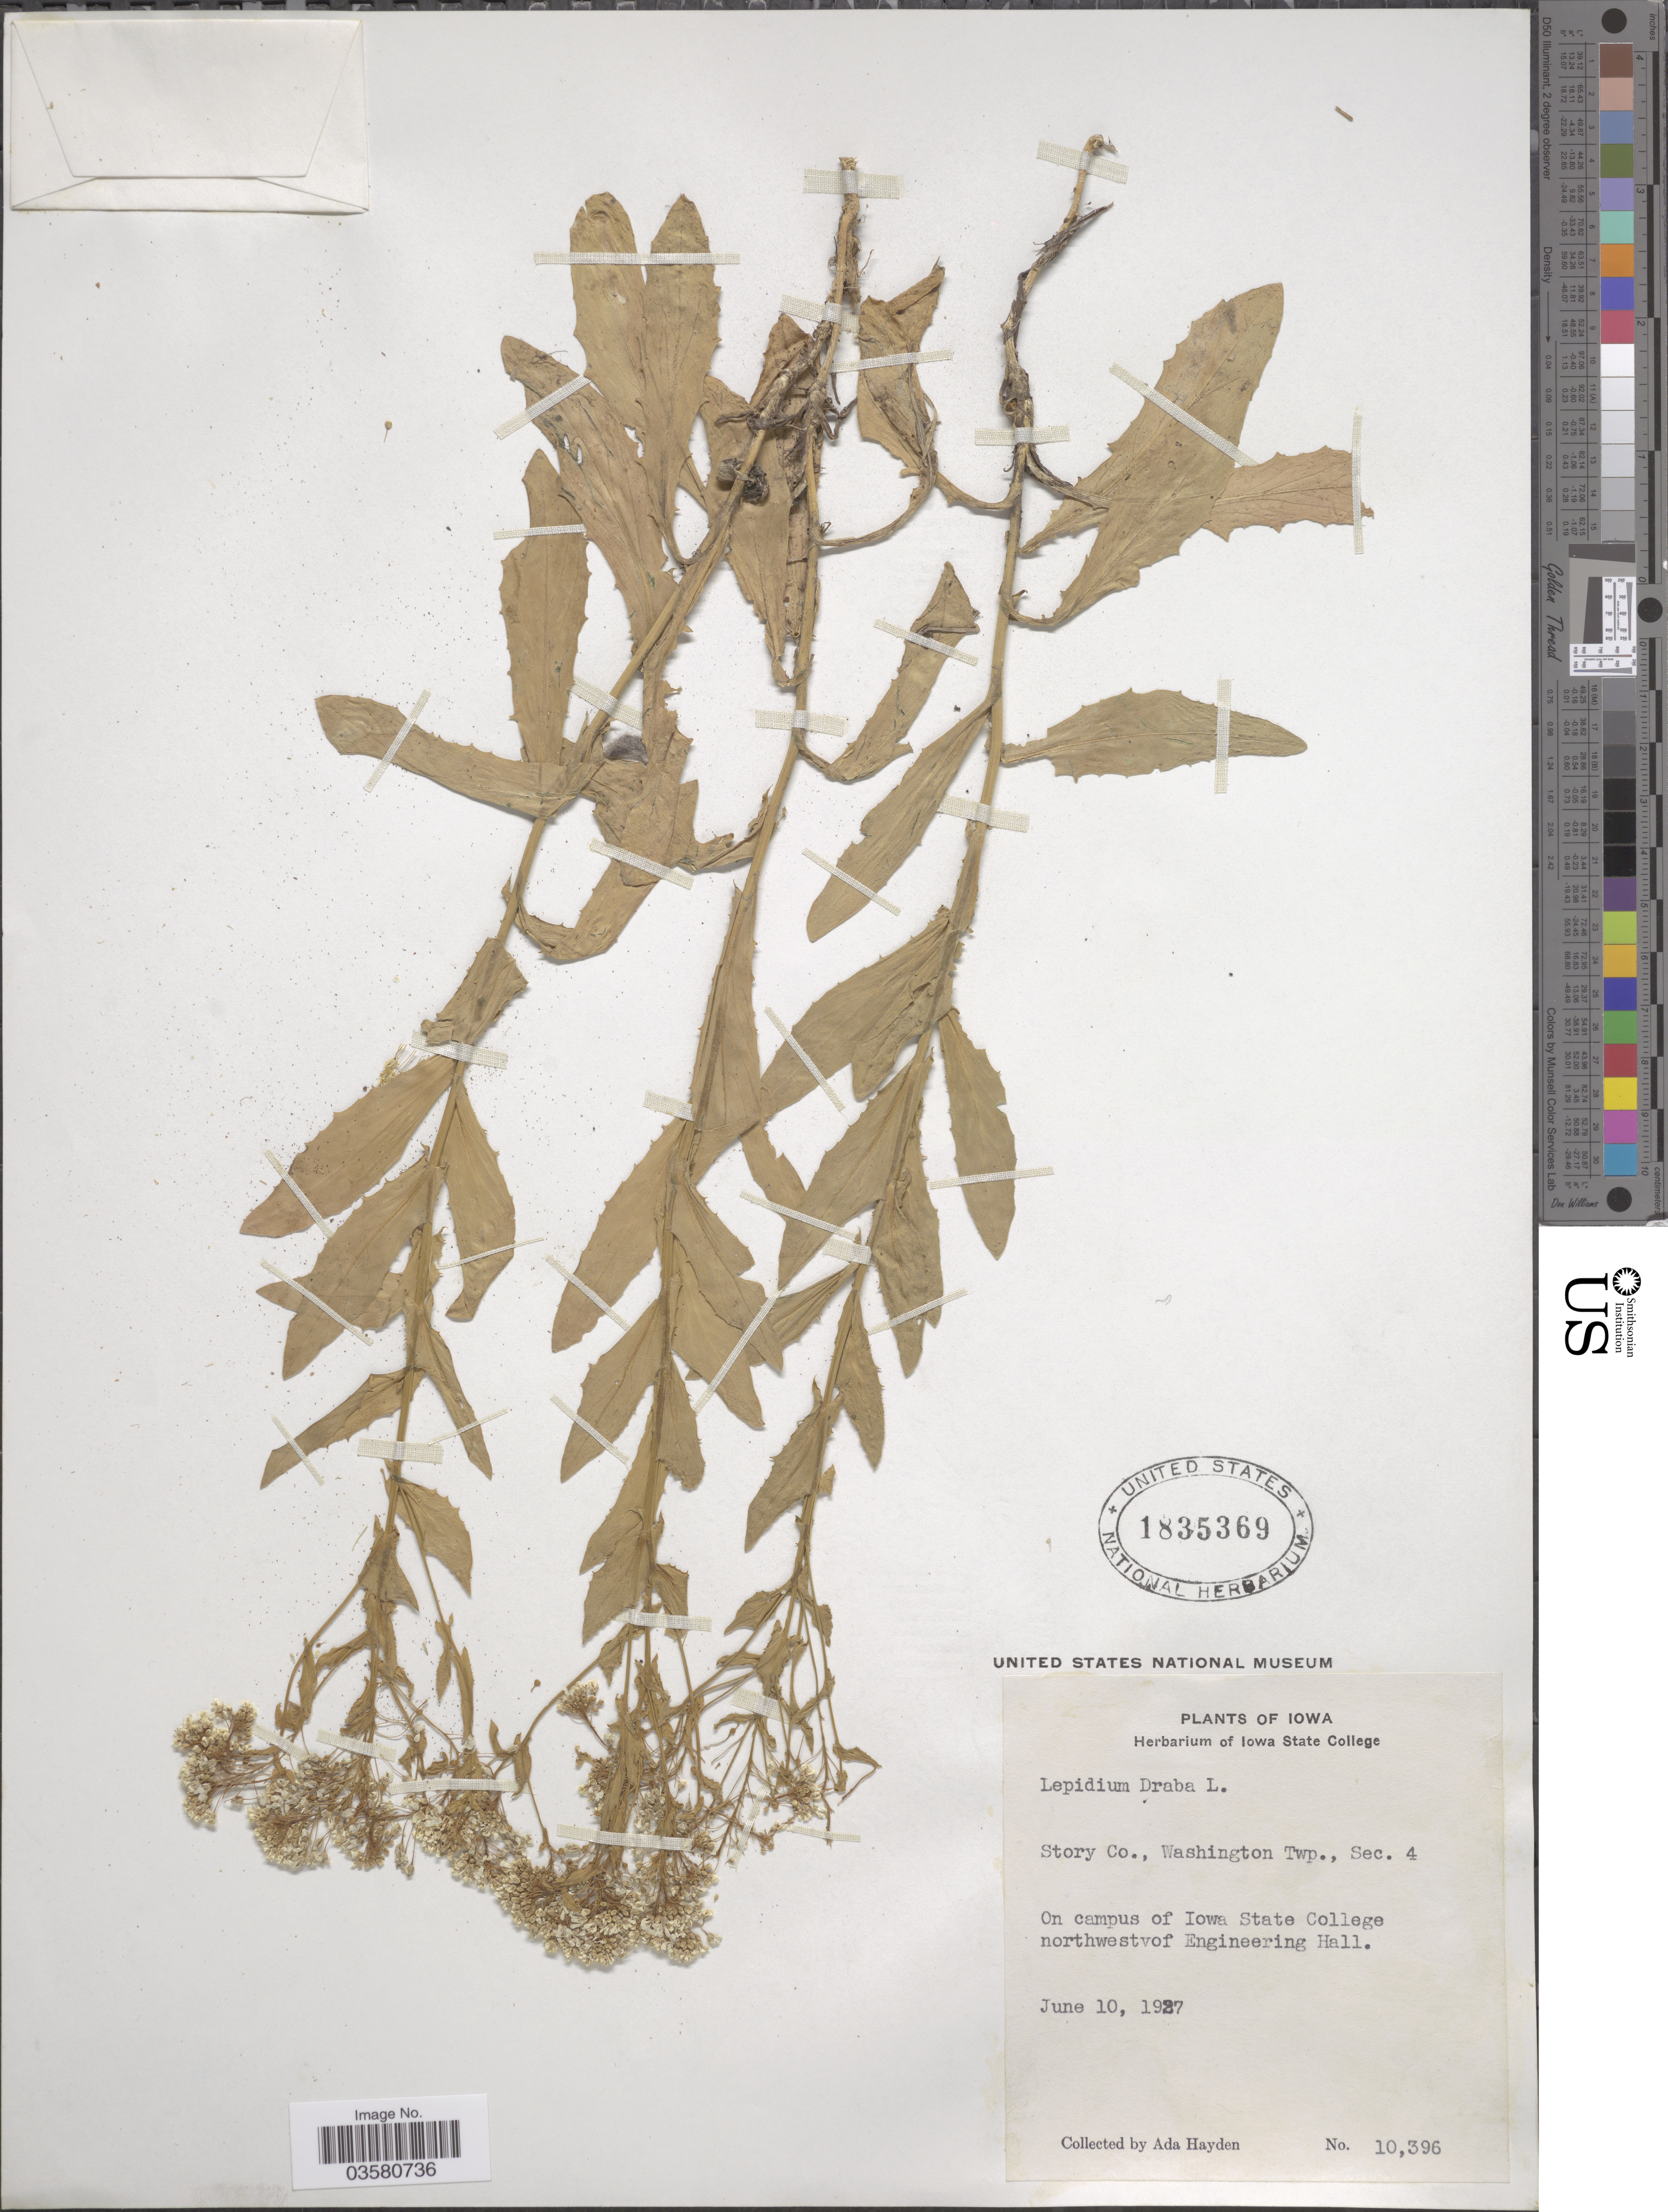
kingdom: Plantae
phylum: Tracheophyta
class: Magnoliopsida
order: Brassicales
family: Brassicaceae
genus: Lepidium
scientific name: Lepidium draba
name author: L.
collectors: Ada Hayden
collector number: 10396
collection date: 1927-06-10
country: United States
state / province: Iowa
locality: Story Co., Washington Twp., Sec. 4. On campus of Iowa State College northwestvof Engineering Hall.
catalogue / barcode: US 1835369